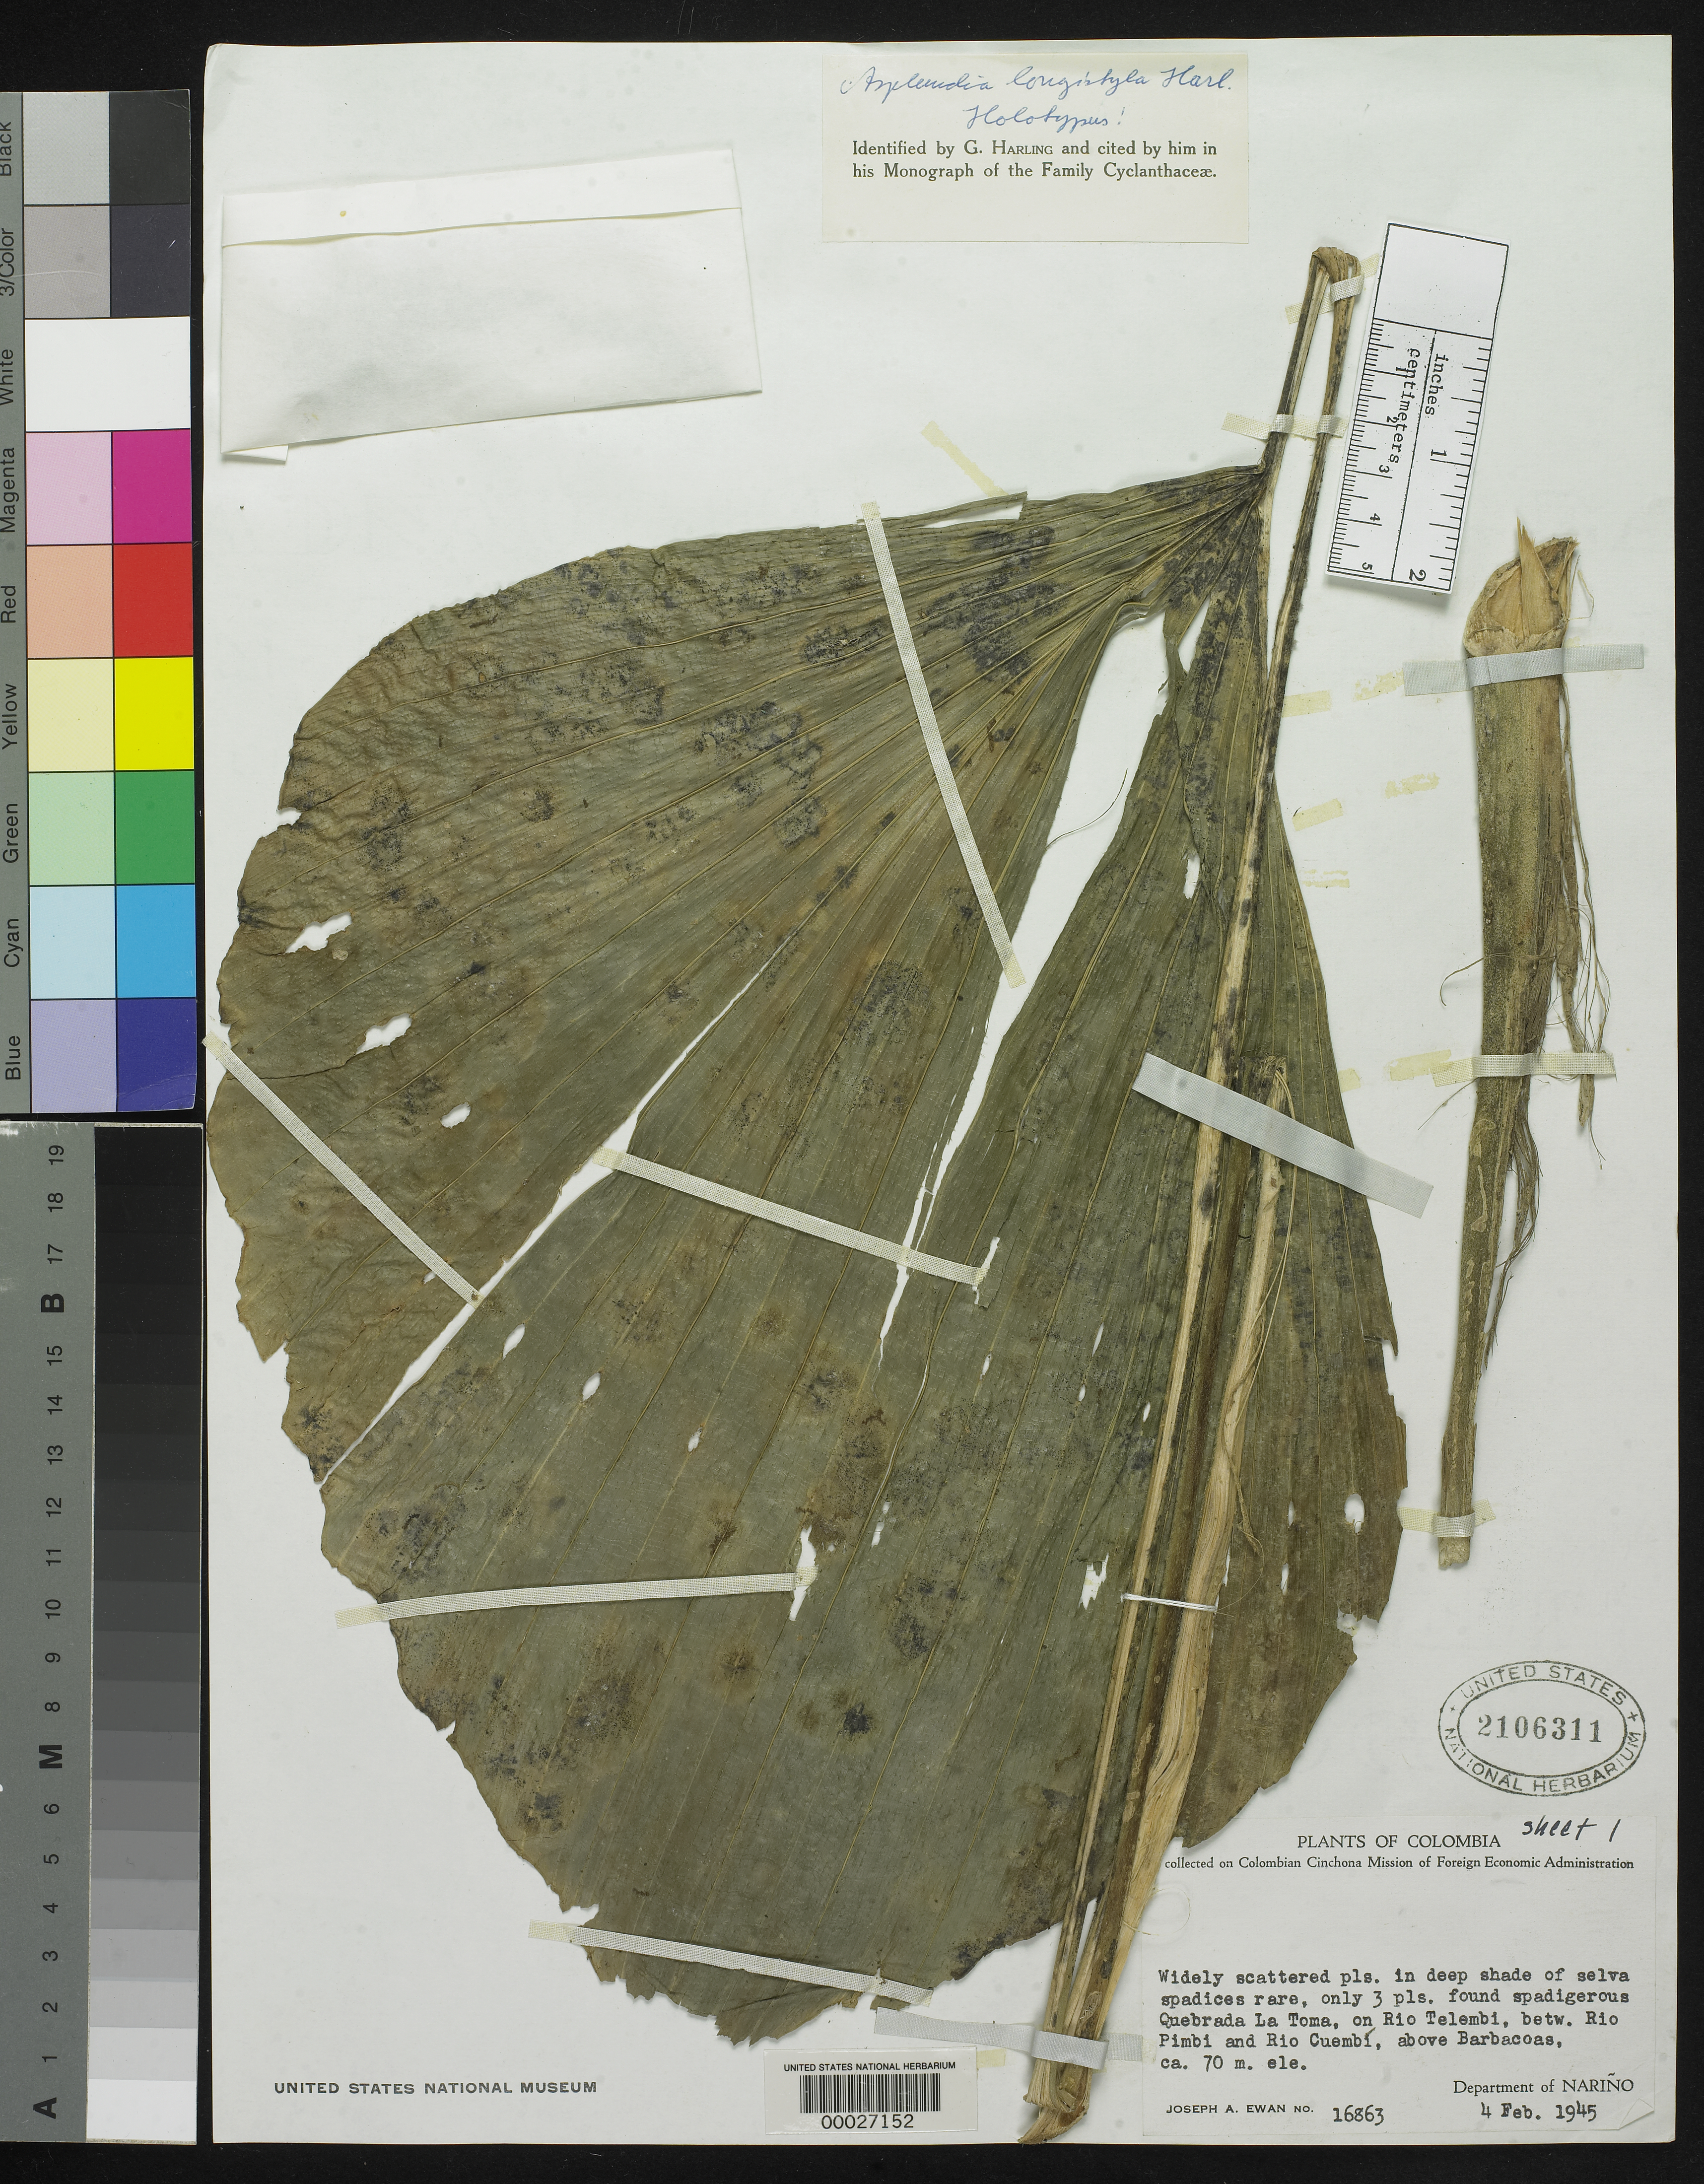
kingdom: Plantae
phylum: Tracheophyta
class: Liliopsida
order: Pandanales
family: Cyclanthaceae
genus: Asplundia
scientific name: Asplundia longistyla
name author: Harling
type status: Holotype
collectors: J. A. Ewan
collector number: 16863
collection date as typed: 04 Feb 1945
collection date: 1945-02-04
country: Colombia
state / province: Nariño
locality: Rio Telembi between Rio Pimbi and Rio Cuembi, Quebrada La Toma.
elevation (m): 70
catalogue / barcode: US 2106311